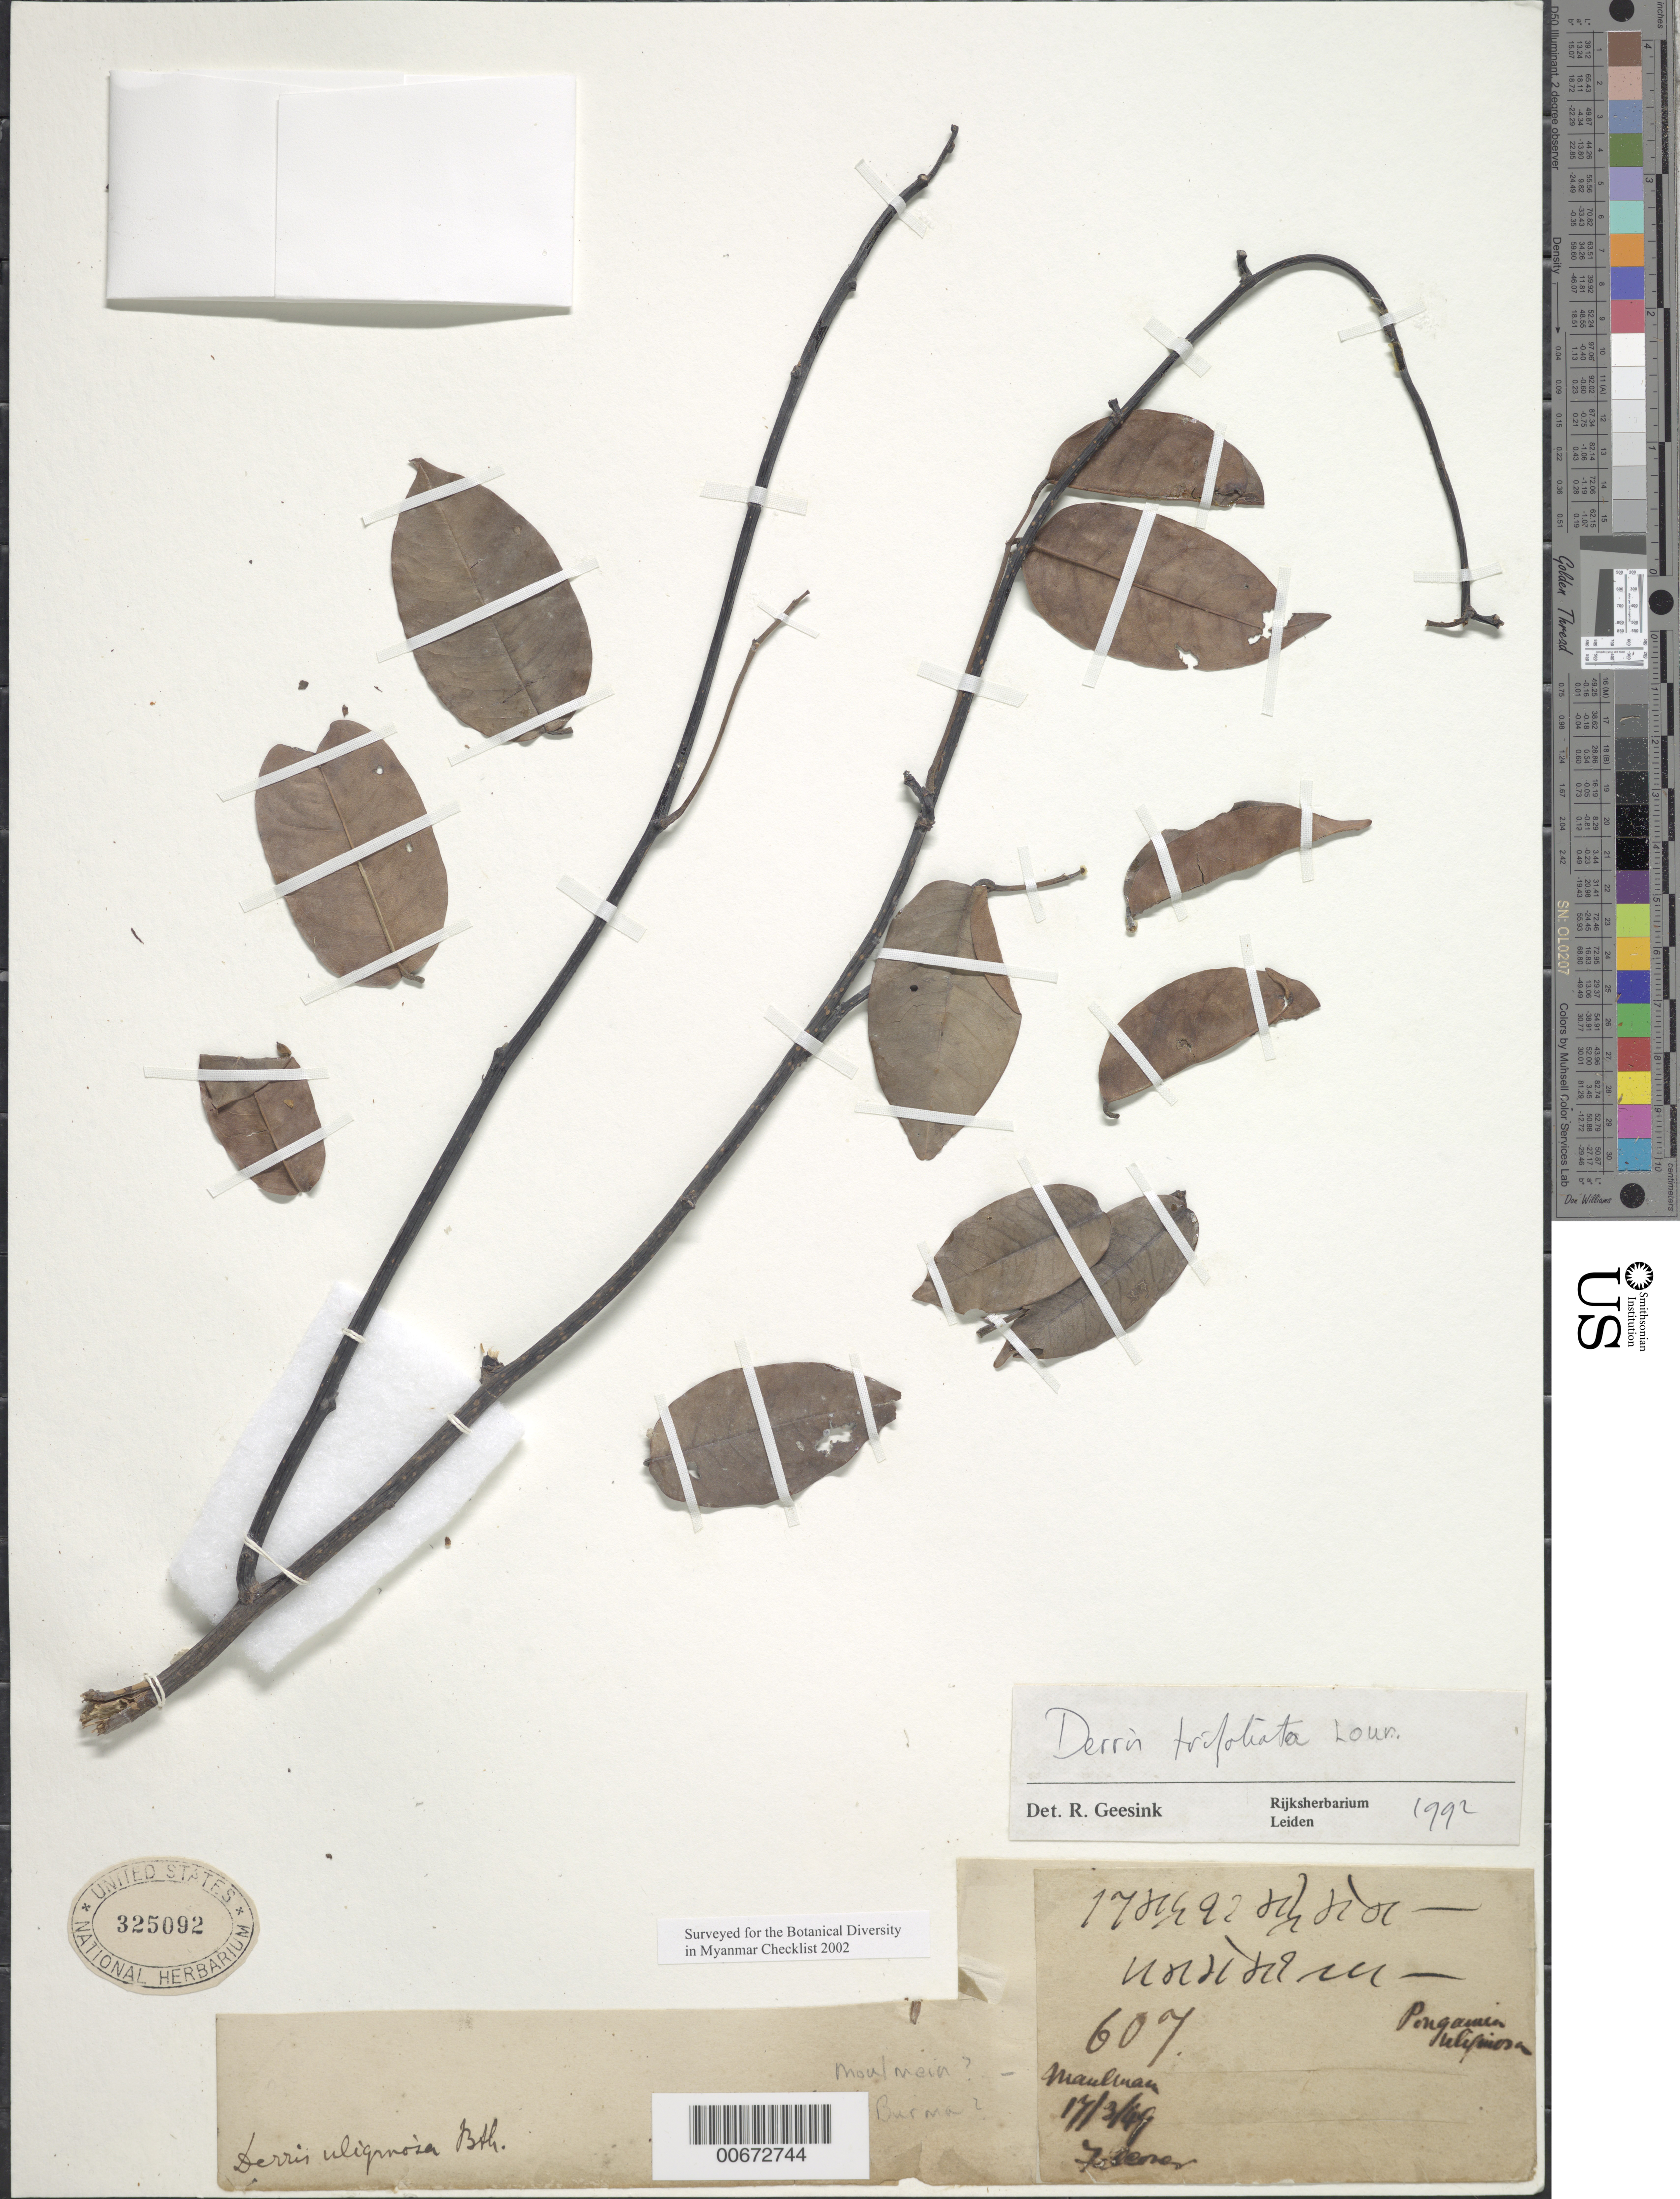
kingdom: Plantae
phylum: Tracheophyta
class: Magnoliopsida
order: Fabales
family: Fabaceae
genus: Derris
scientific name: Derris trifoliata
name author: Lour.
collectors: -. Fraser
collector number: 607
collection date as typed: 17 Mar 1849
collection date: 1849-03-17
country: Myanmar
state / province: Mon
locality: Moulmein.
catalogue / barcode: US 325092